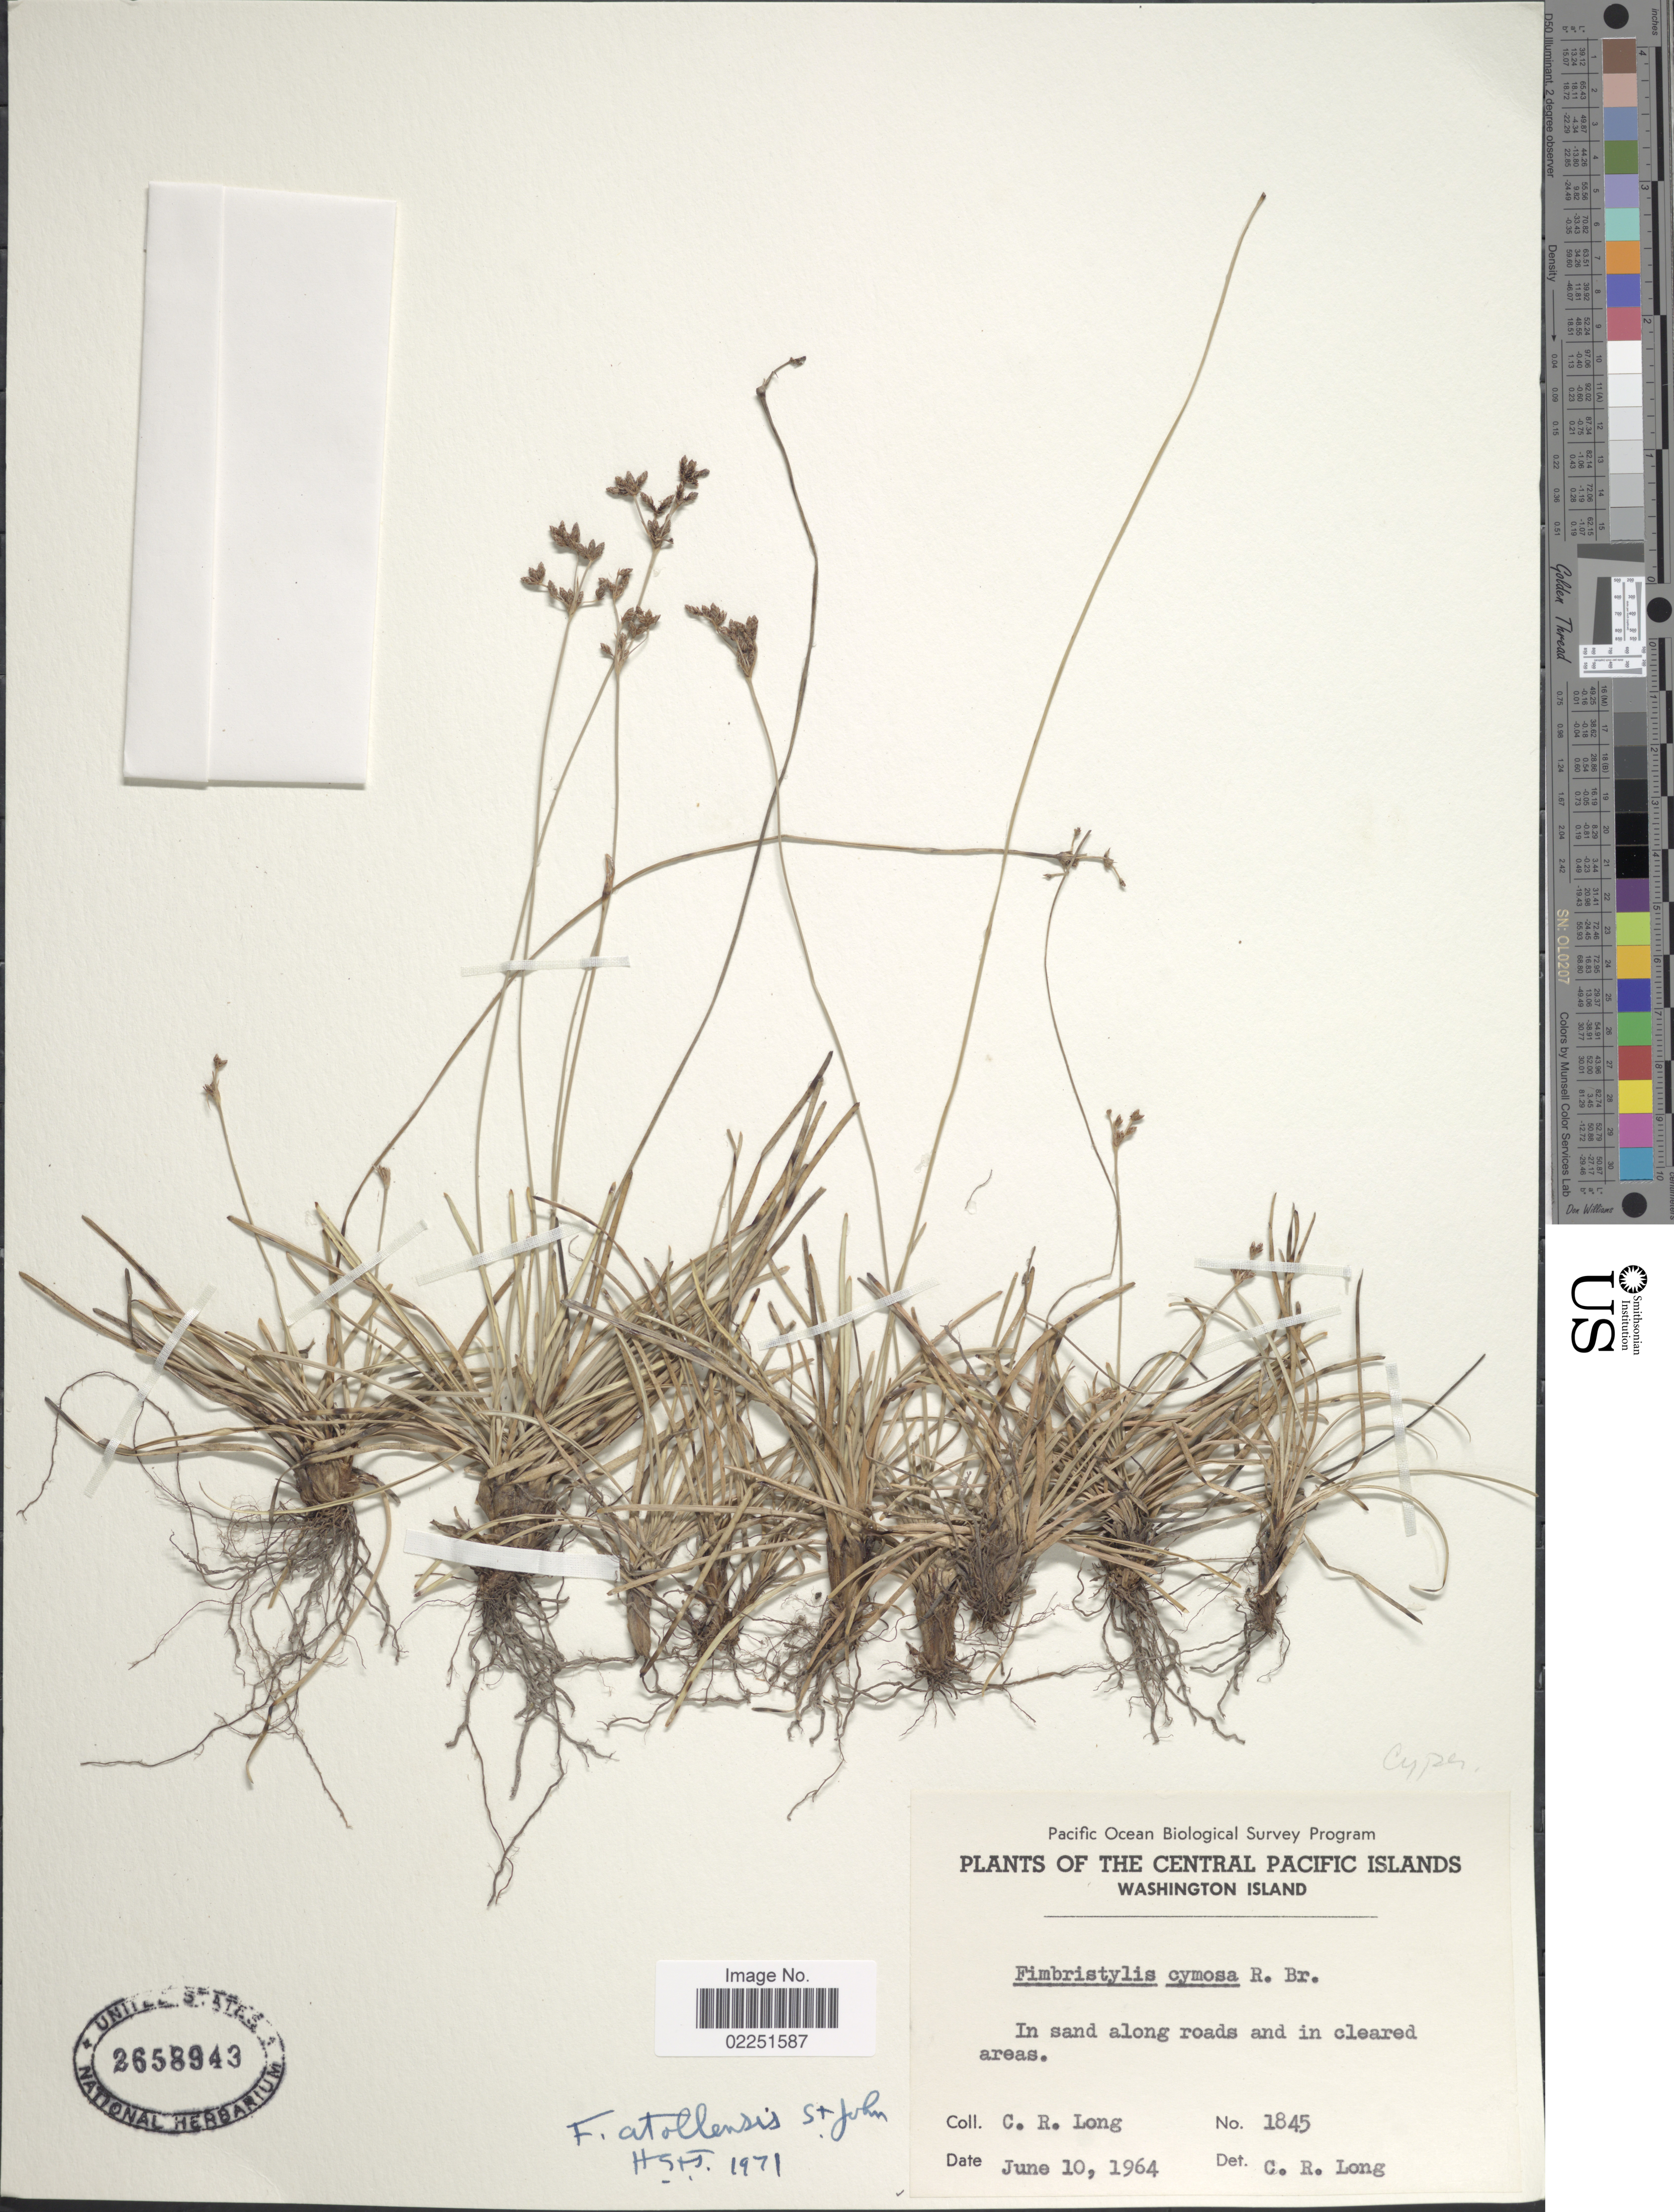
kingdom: Plantae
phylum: Tracheophyta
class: Liliopsida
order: Poales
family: Cyperaceae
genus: Fimbristylis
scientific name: Fimbristylis cymosa subsp. spathacea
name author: (Roth) T. Koyama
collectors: C. R. Long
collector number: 1845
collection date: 1964-06-10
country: Kiribati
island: Teraina [Washington]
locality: Central Pacific Islands, Washington Island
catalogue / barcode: US 2658943